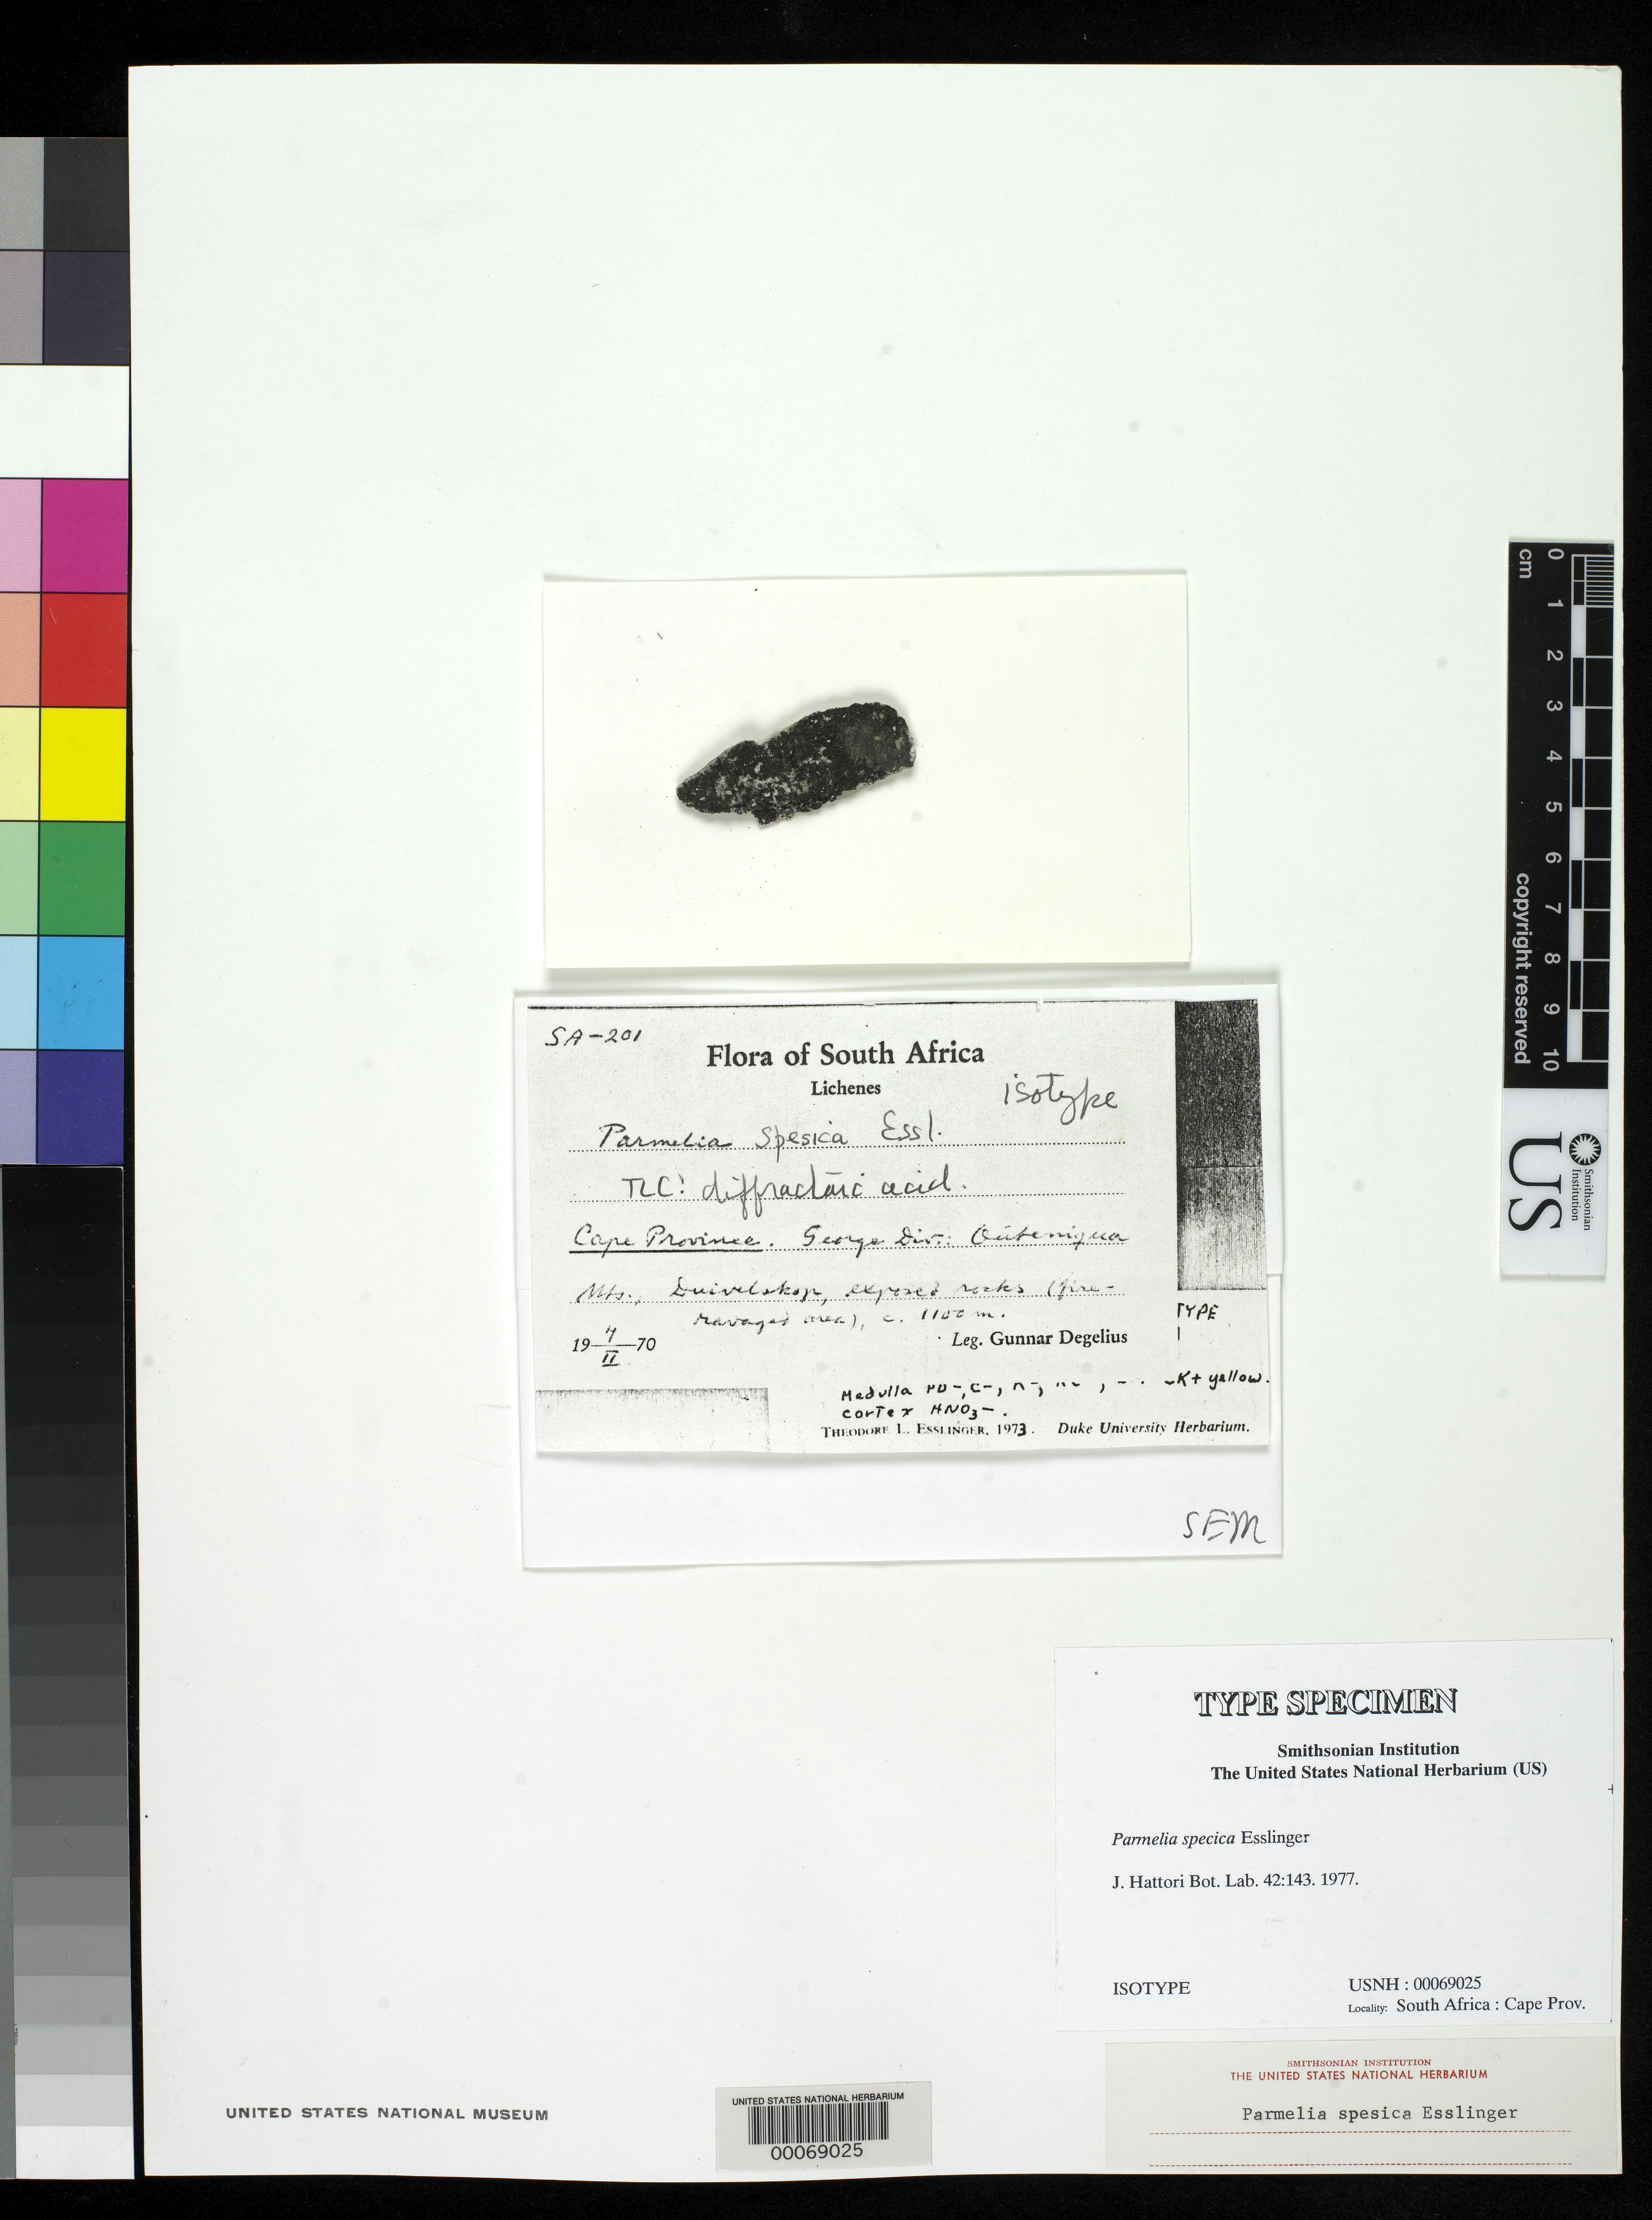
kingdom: Fungi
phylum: Ascomycota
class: Lecanoromycetes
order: Lecanorales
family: Parmeliaceae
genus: Parmelia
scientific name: Parmelia specica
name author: Essl.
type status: Isotype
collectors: G. B. F. Degelius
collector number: Sa-201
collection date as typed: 04 Feb 1970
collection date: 1970-02-04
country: South Africa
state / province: Western Cape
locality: Outeniqua Mts. Duivelskop. George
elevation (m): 1100